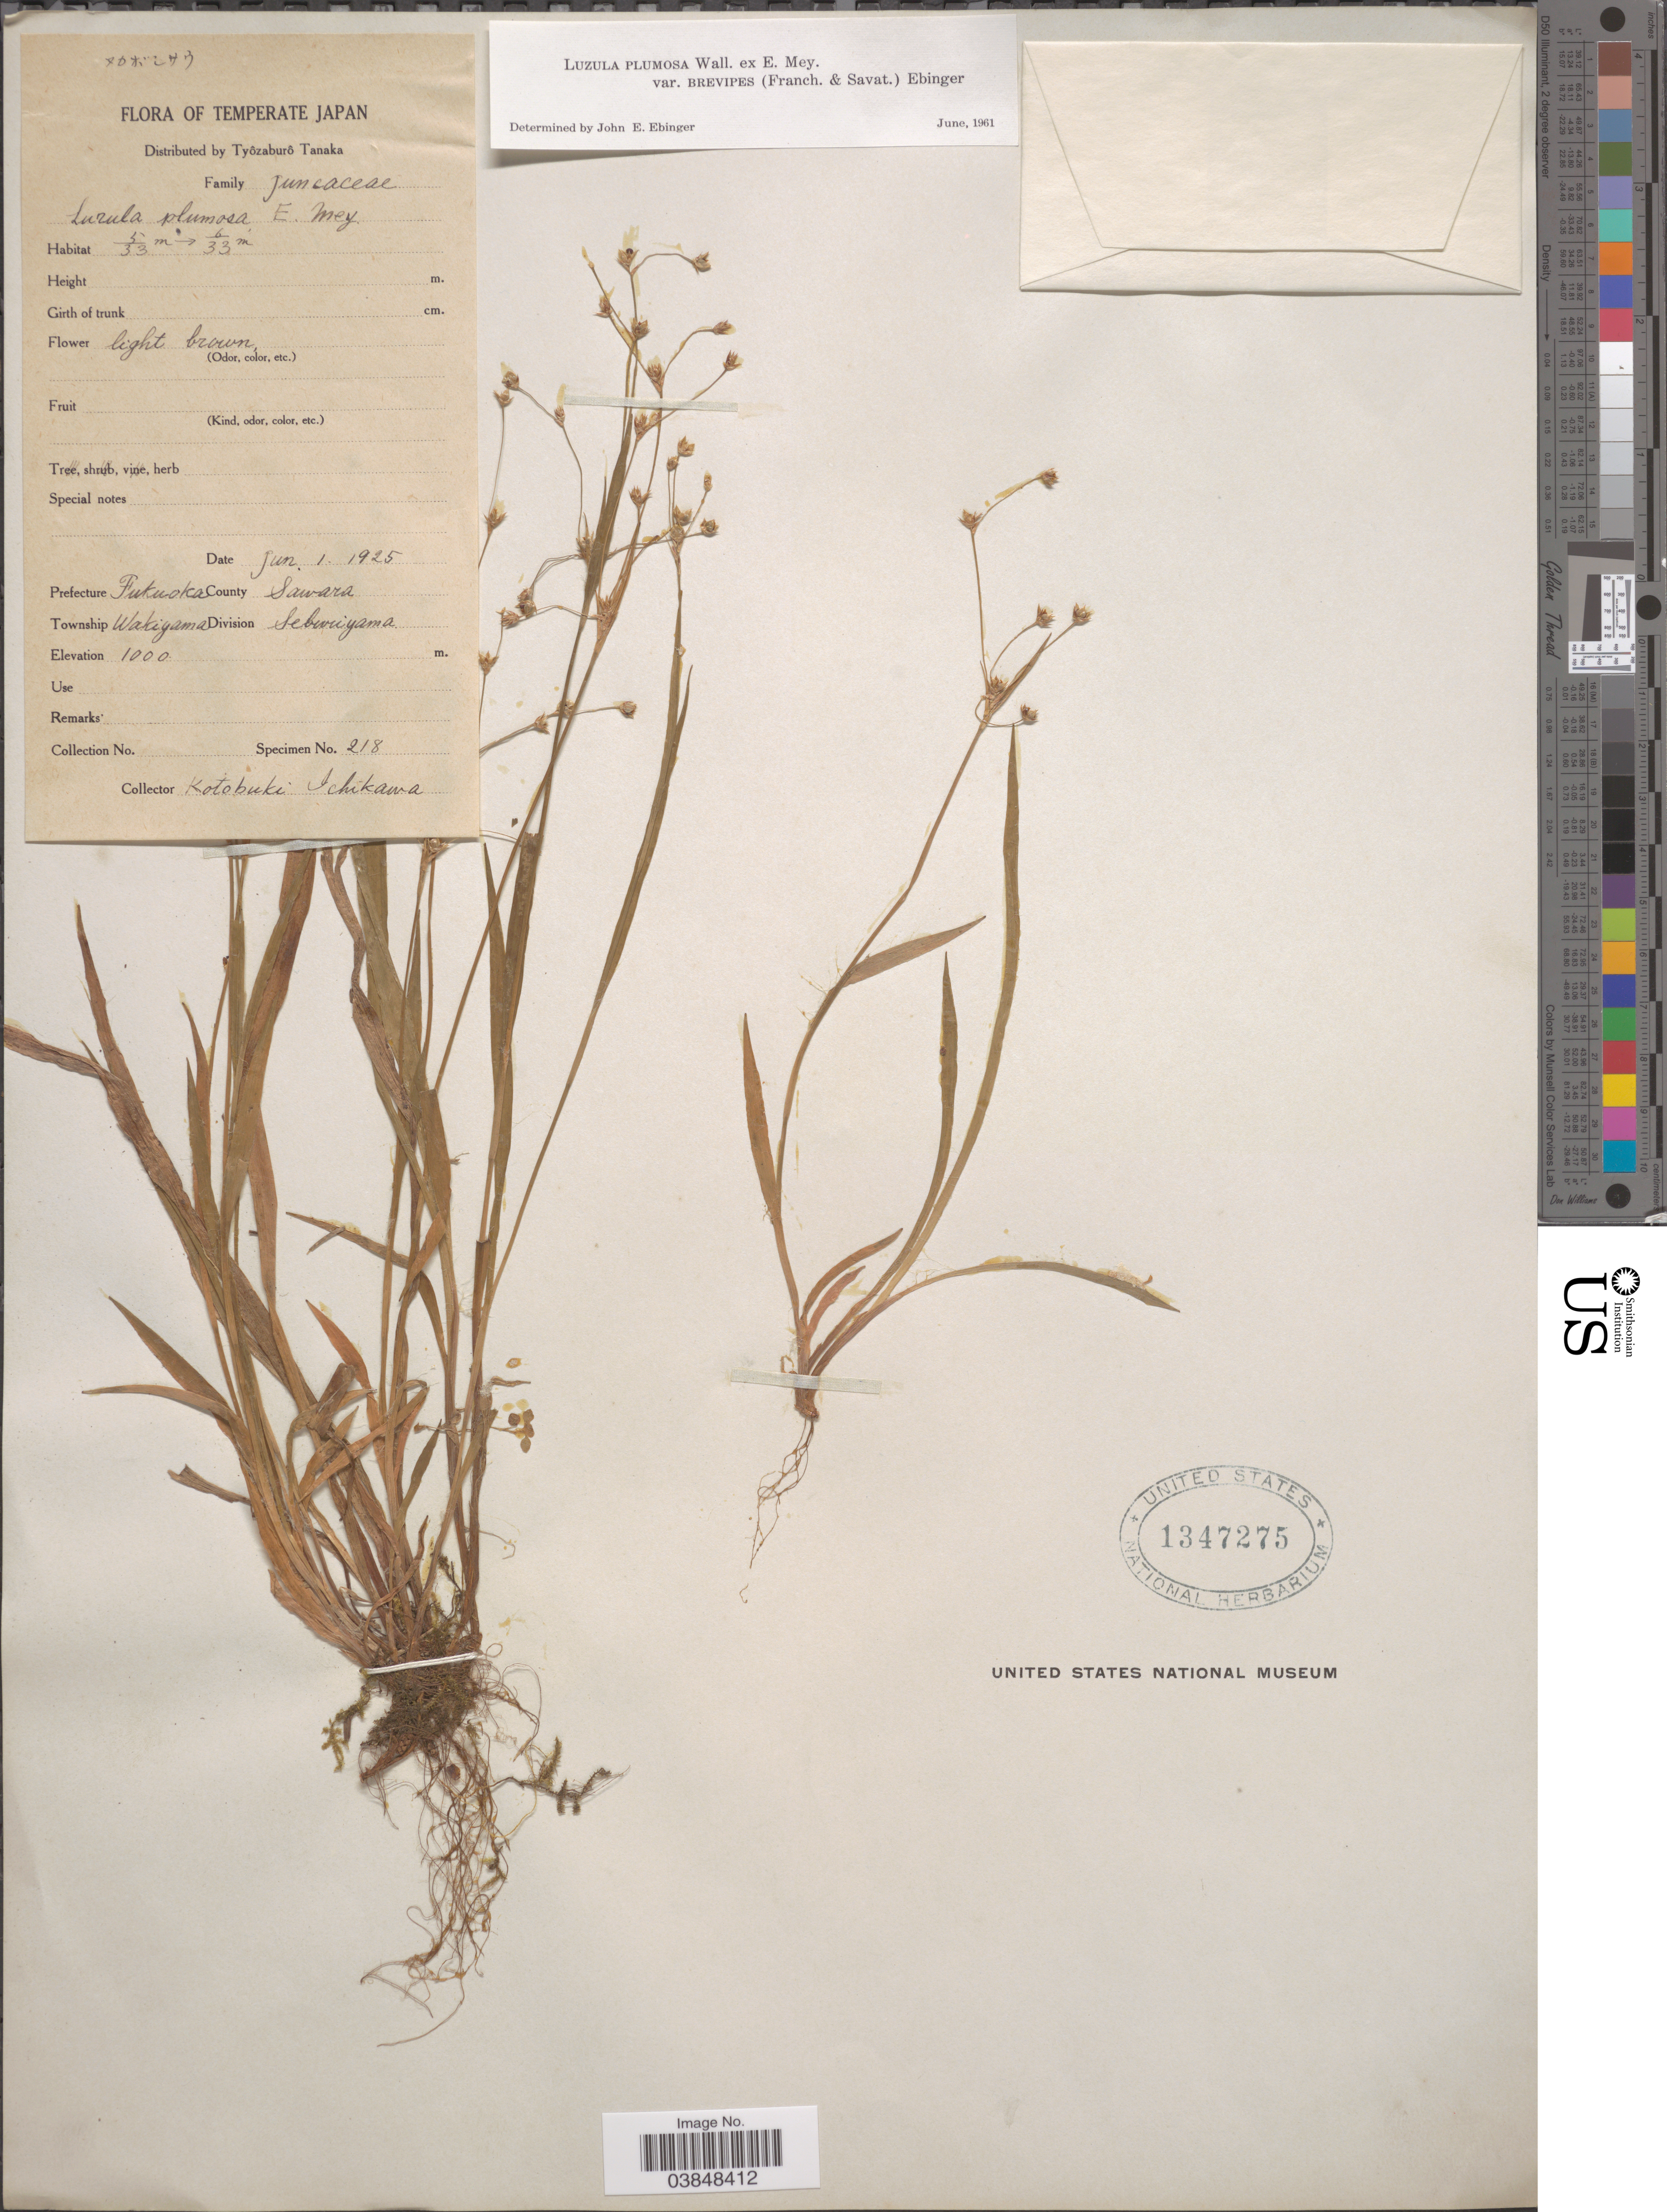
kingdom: Plantae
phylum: Tracheophyta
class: Liliopsida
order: Poales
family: Juncaceae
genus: Luzula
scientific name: Luzula plumosa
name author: E. Mey.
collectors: K. Schikawa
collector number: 218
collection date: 1925-06-01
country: Japan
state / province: Hukuoka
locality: Temperate Japan. Prefecture Fukuoka County Sawara. Township Watigama. Division Seburiyama.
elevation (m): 1000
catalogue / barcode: US 1347275